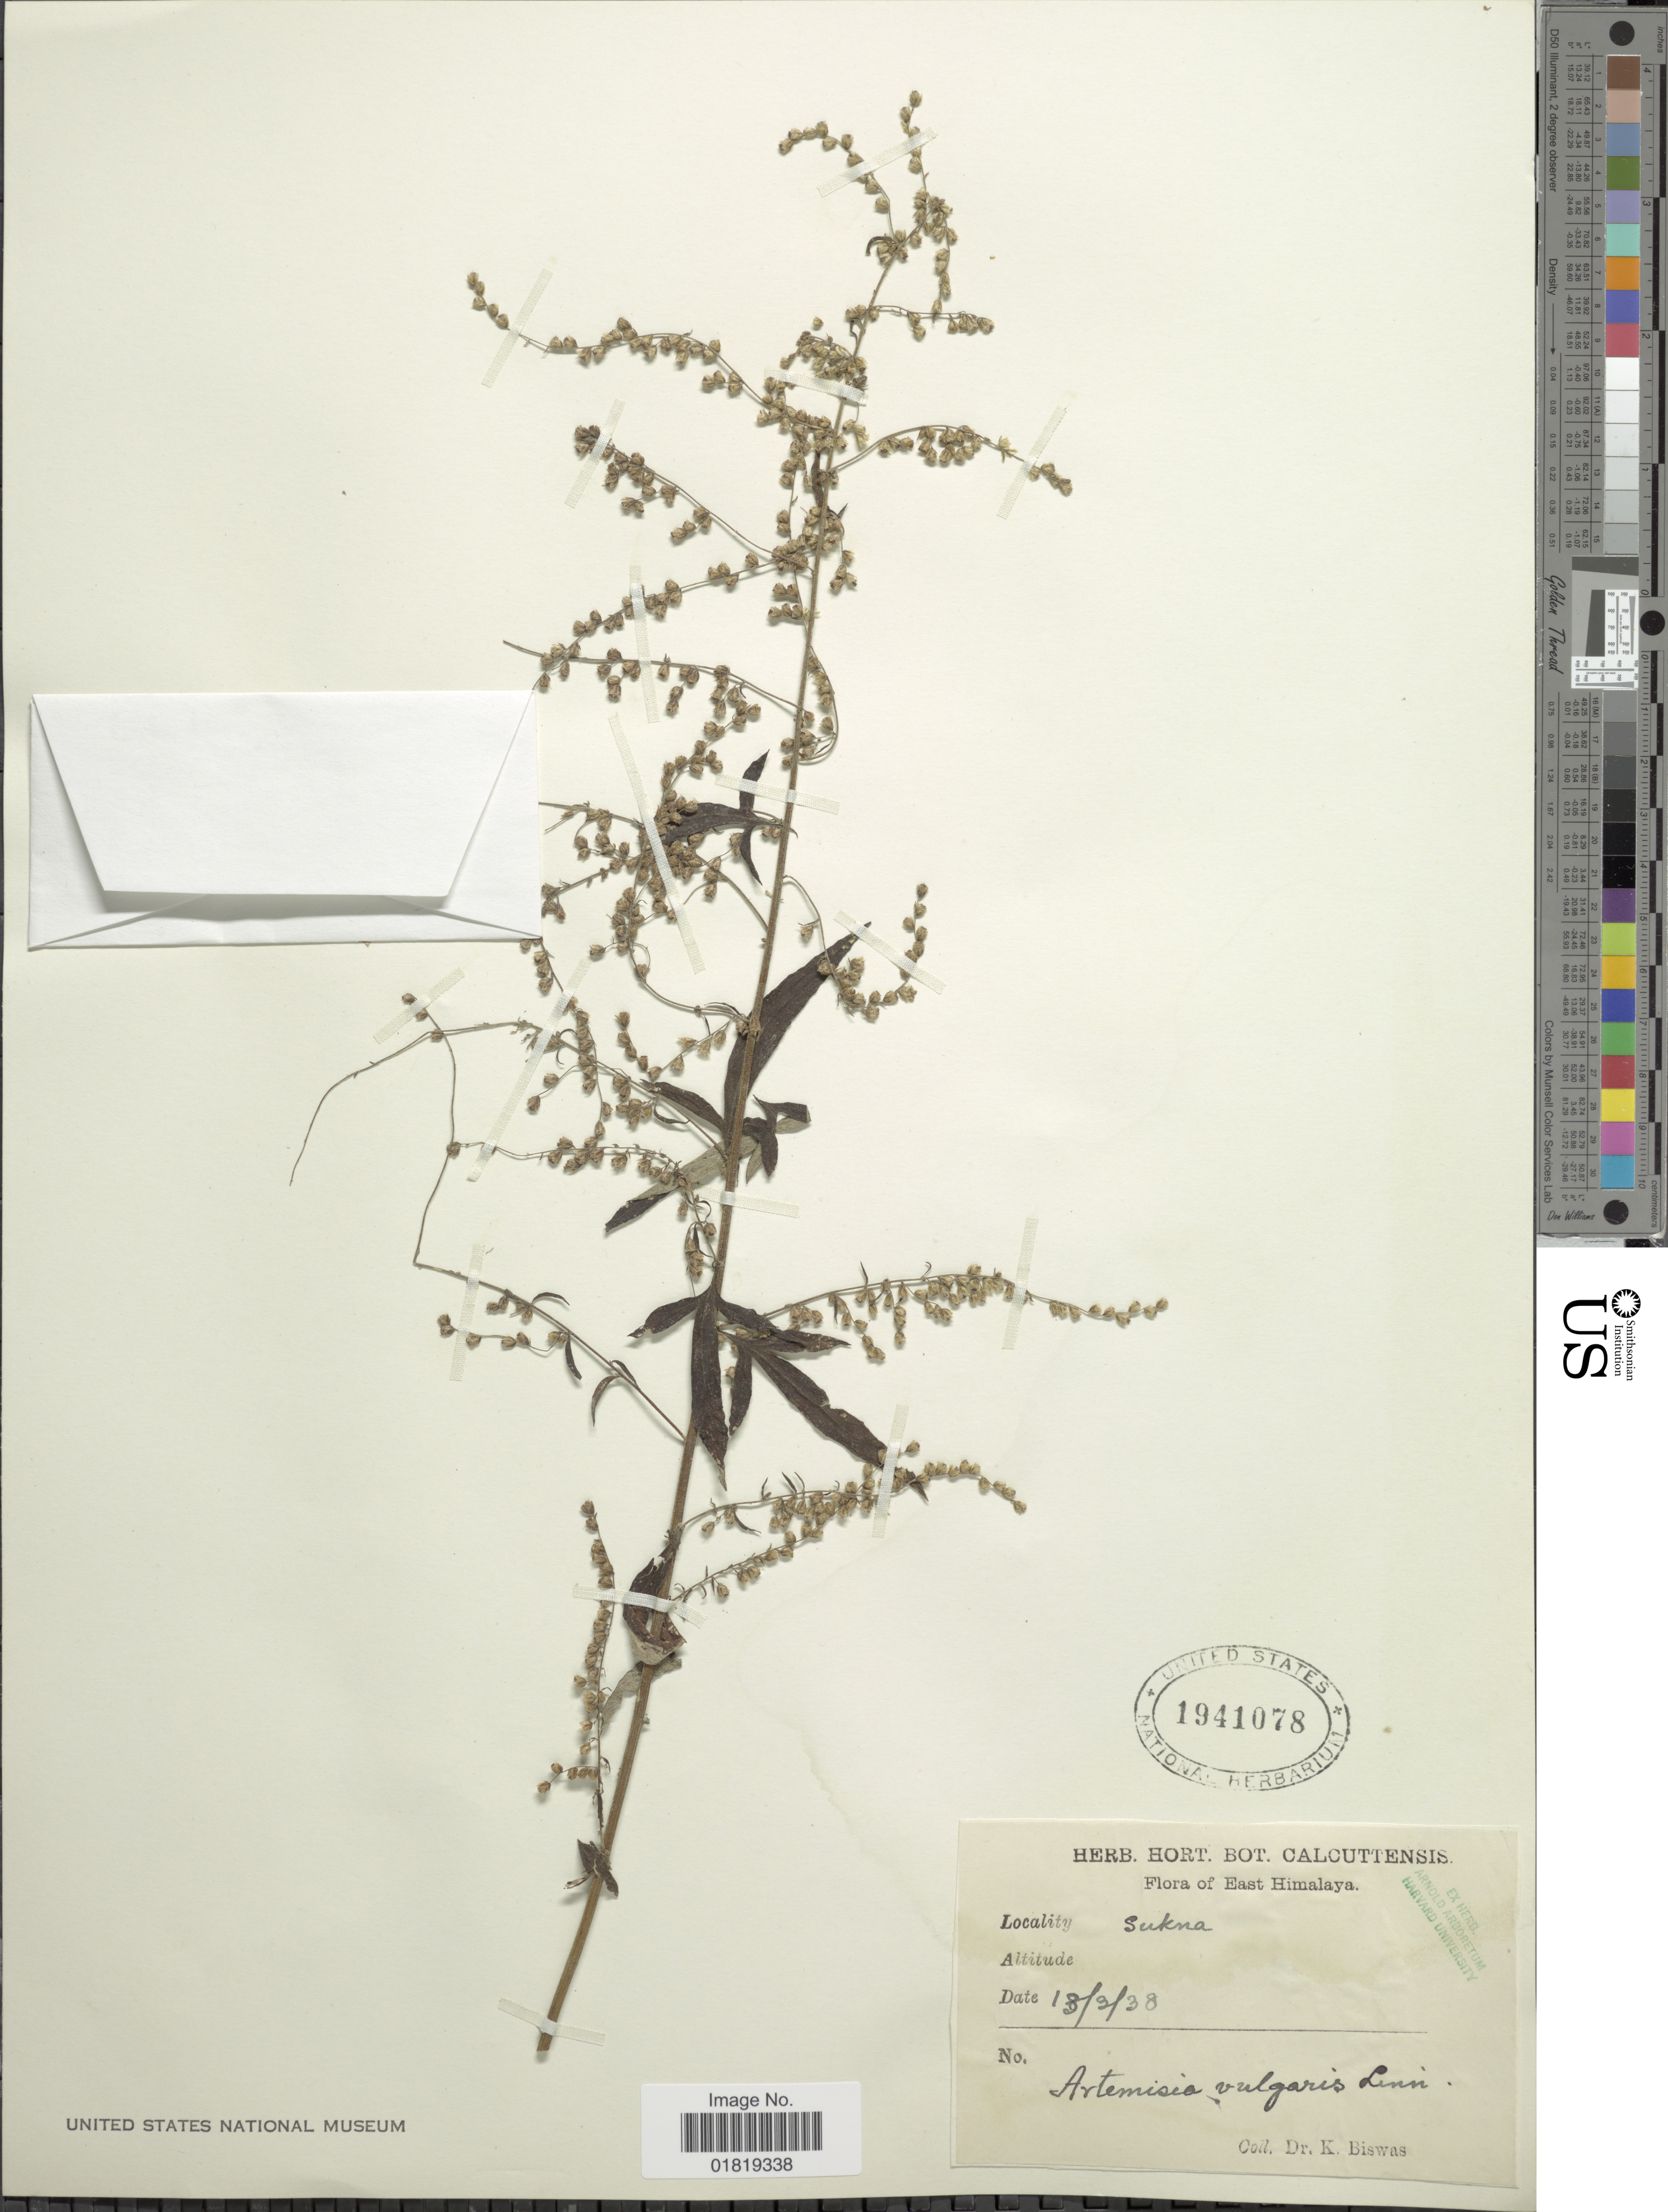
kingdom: Plantae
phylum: Tracheophyta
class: Magnoliopsida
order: Asterales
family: Asteraceae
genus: Artemisia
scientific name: Artemisia vulgaris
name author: L.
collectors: K. Biswas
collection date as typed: Transcribed d/m/y: 13/3/38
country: India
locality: East Himalaya, Sukna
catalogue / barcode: US 1941078